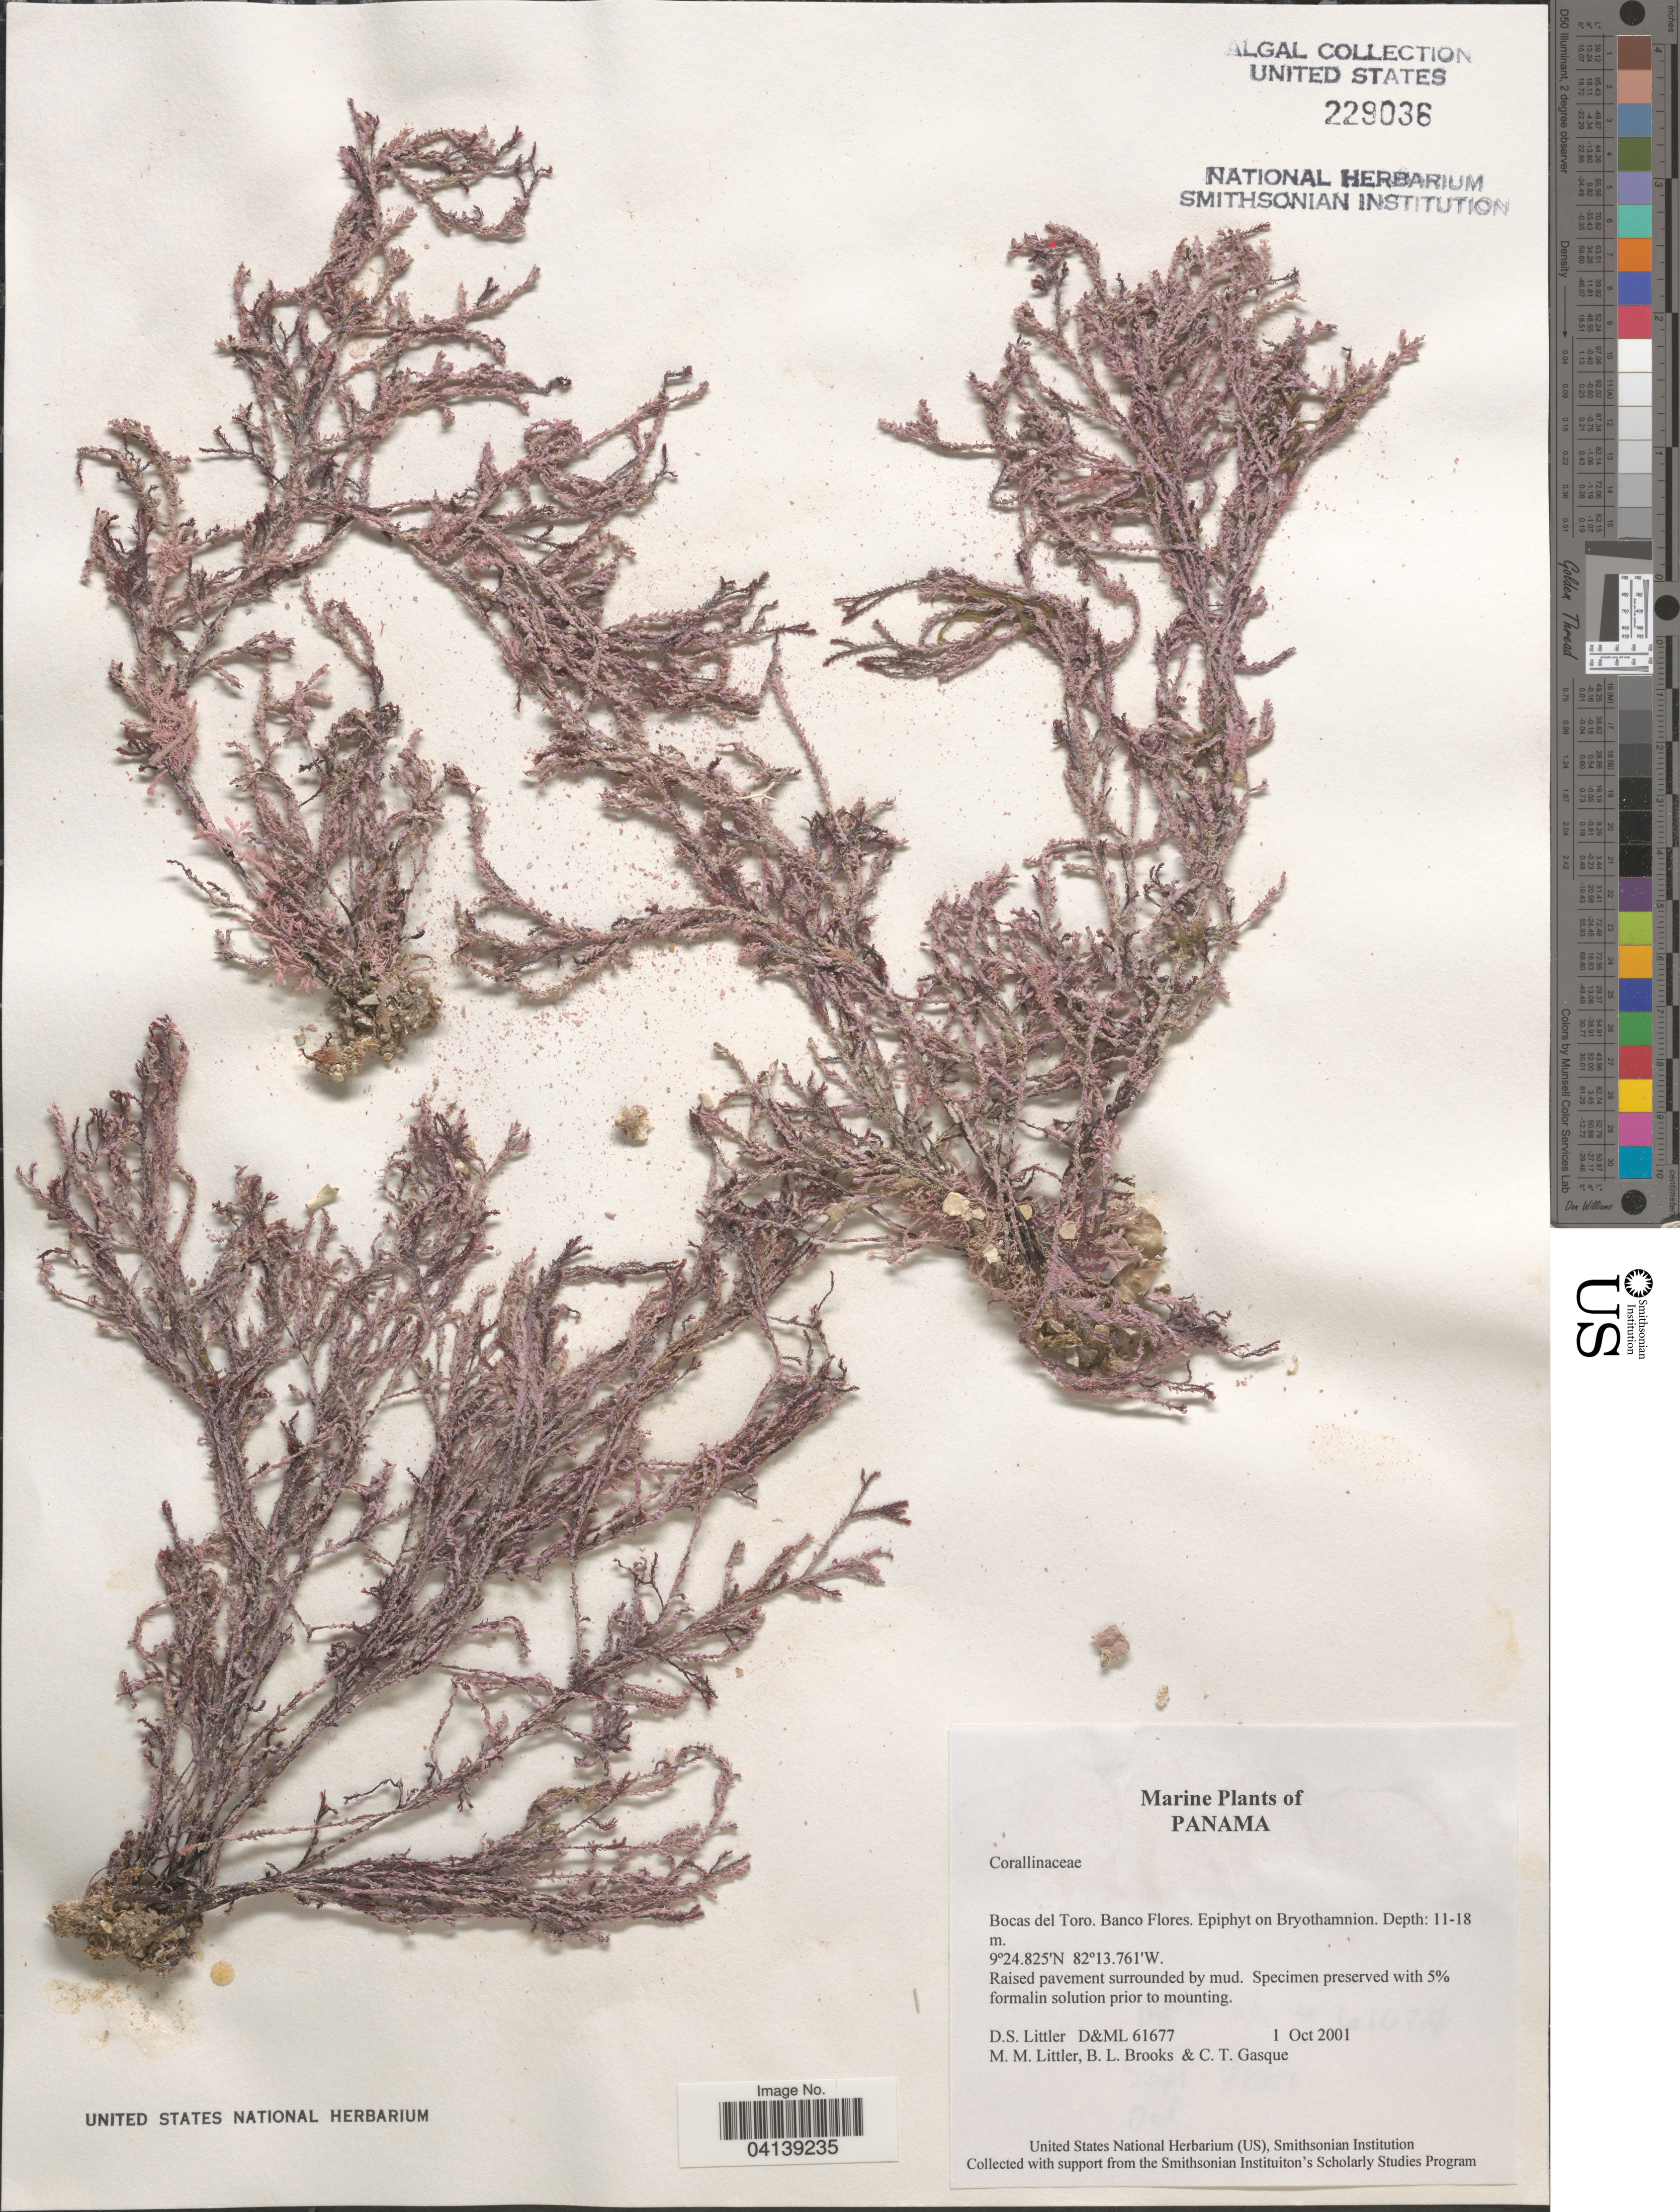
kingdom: Plantae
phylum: Rhodophyta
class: Florideophyceae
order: Corallinales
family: Corallinaceae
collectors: D. S. Littler, B. Brooks & C. Gasque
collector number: D&ML61677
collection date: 2001-10-01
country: Panama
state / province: Bocas del Toro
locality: Banco Flores.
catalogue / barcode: US 229036